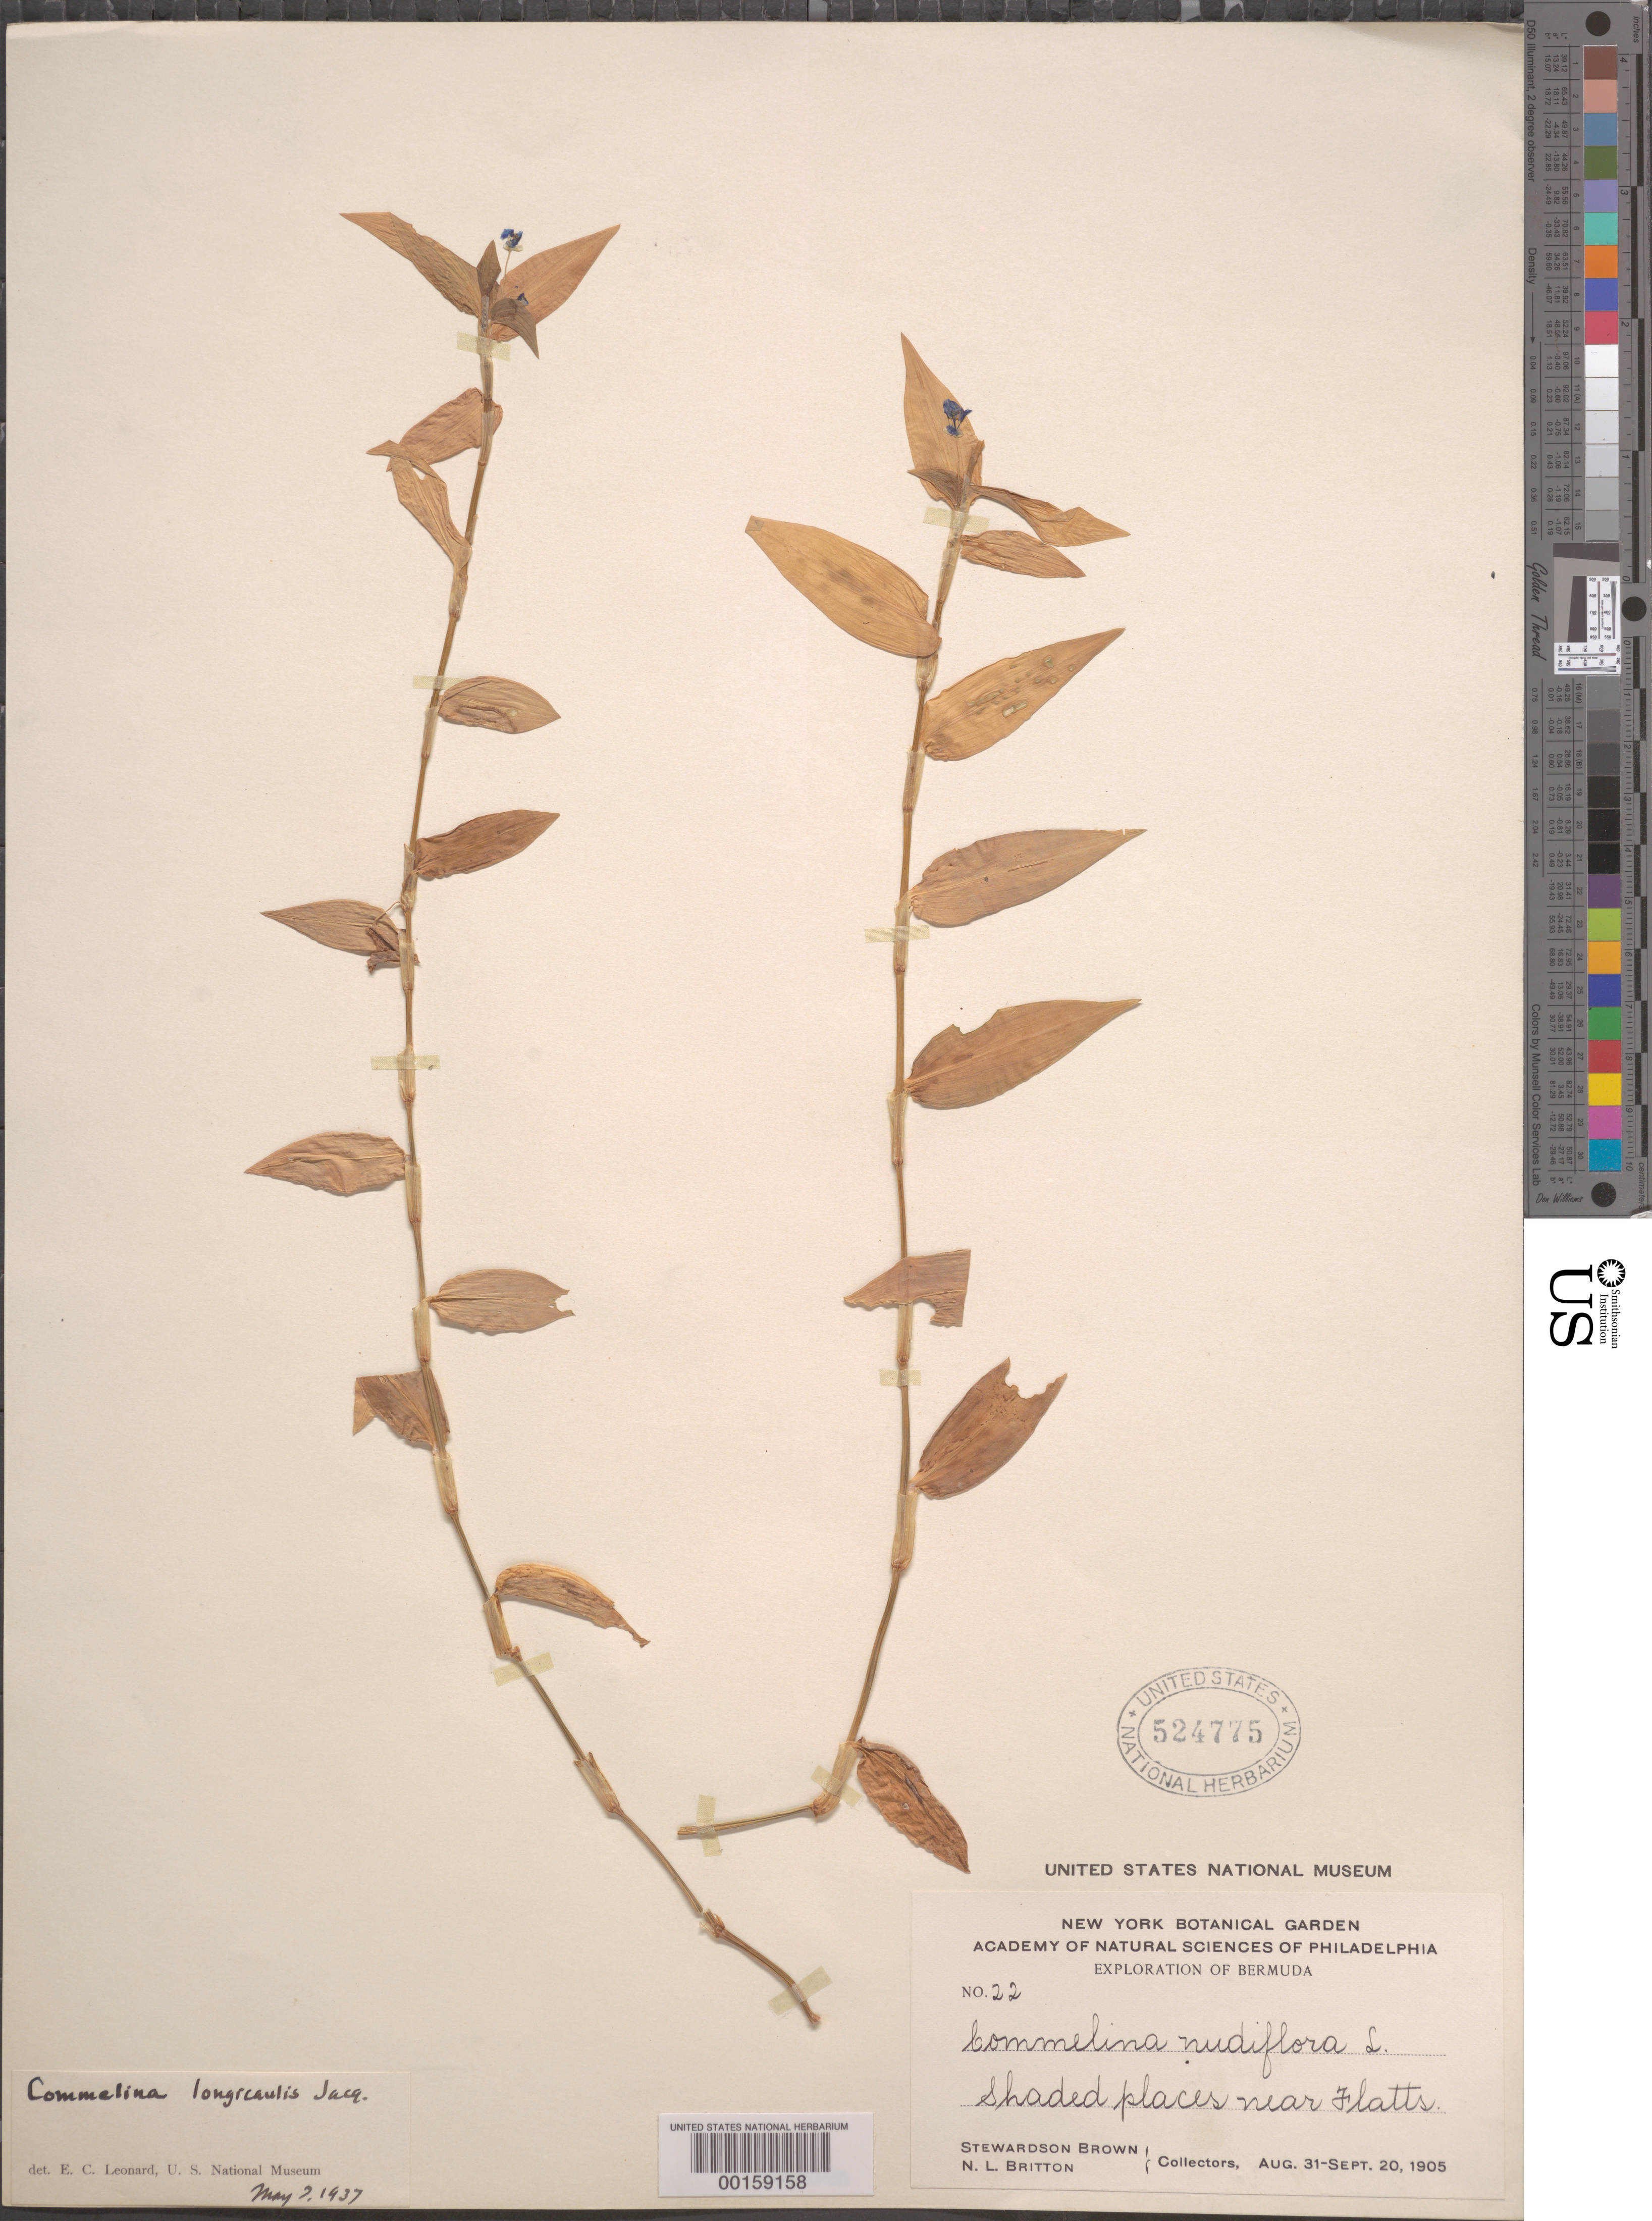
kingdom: Plantae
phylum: Tracheophyta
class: Liliopsida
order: Commelinales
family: Commelinaceae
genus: Commelina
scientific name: Commelina diffusa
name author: Burm. f.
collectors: S. Brown & N. Britton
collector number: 22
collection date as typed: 31 Aug 1905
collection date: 1905-08-31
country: Bermuda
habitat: Shaded areas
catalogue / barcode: US 524775